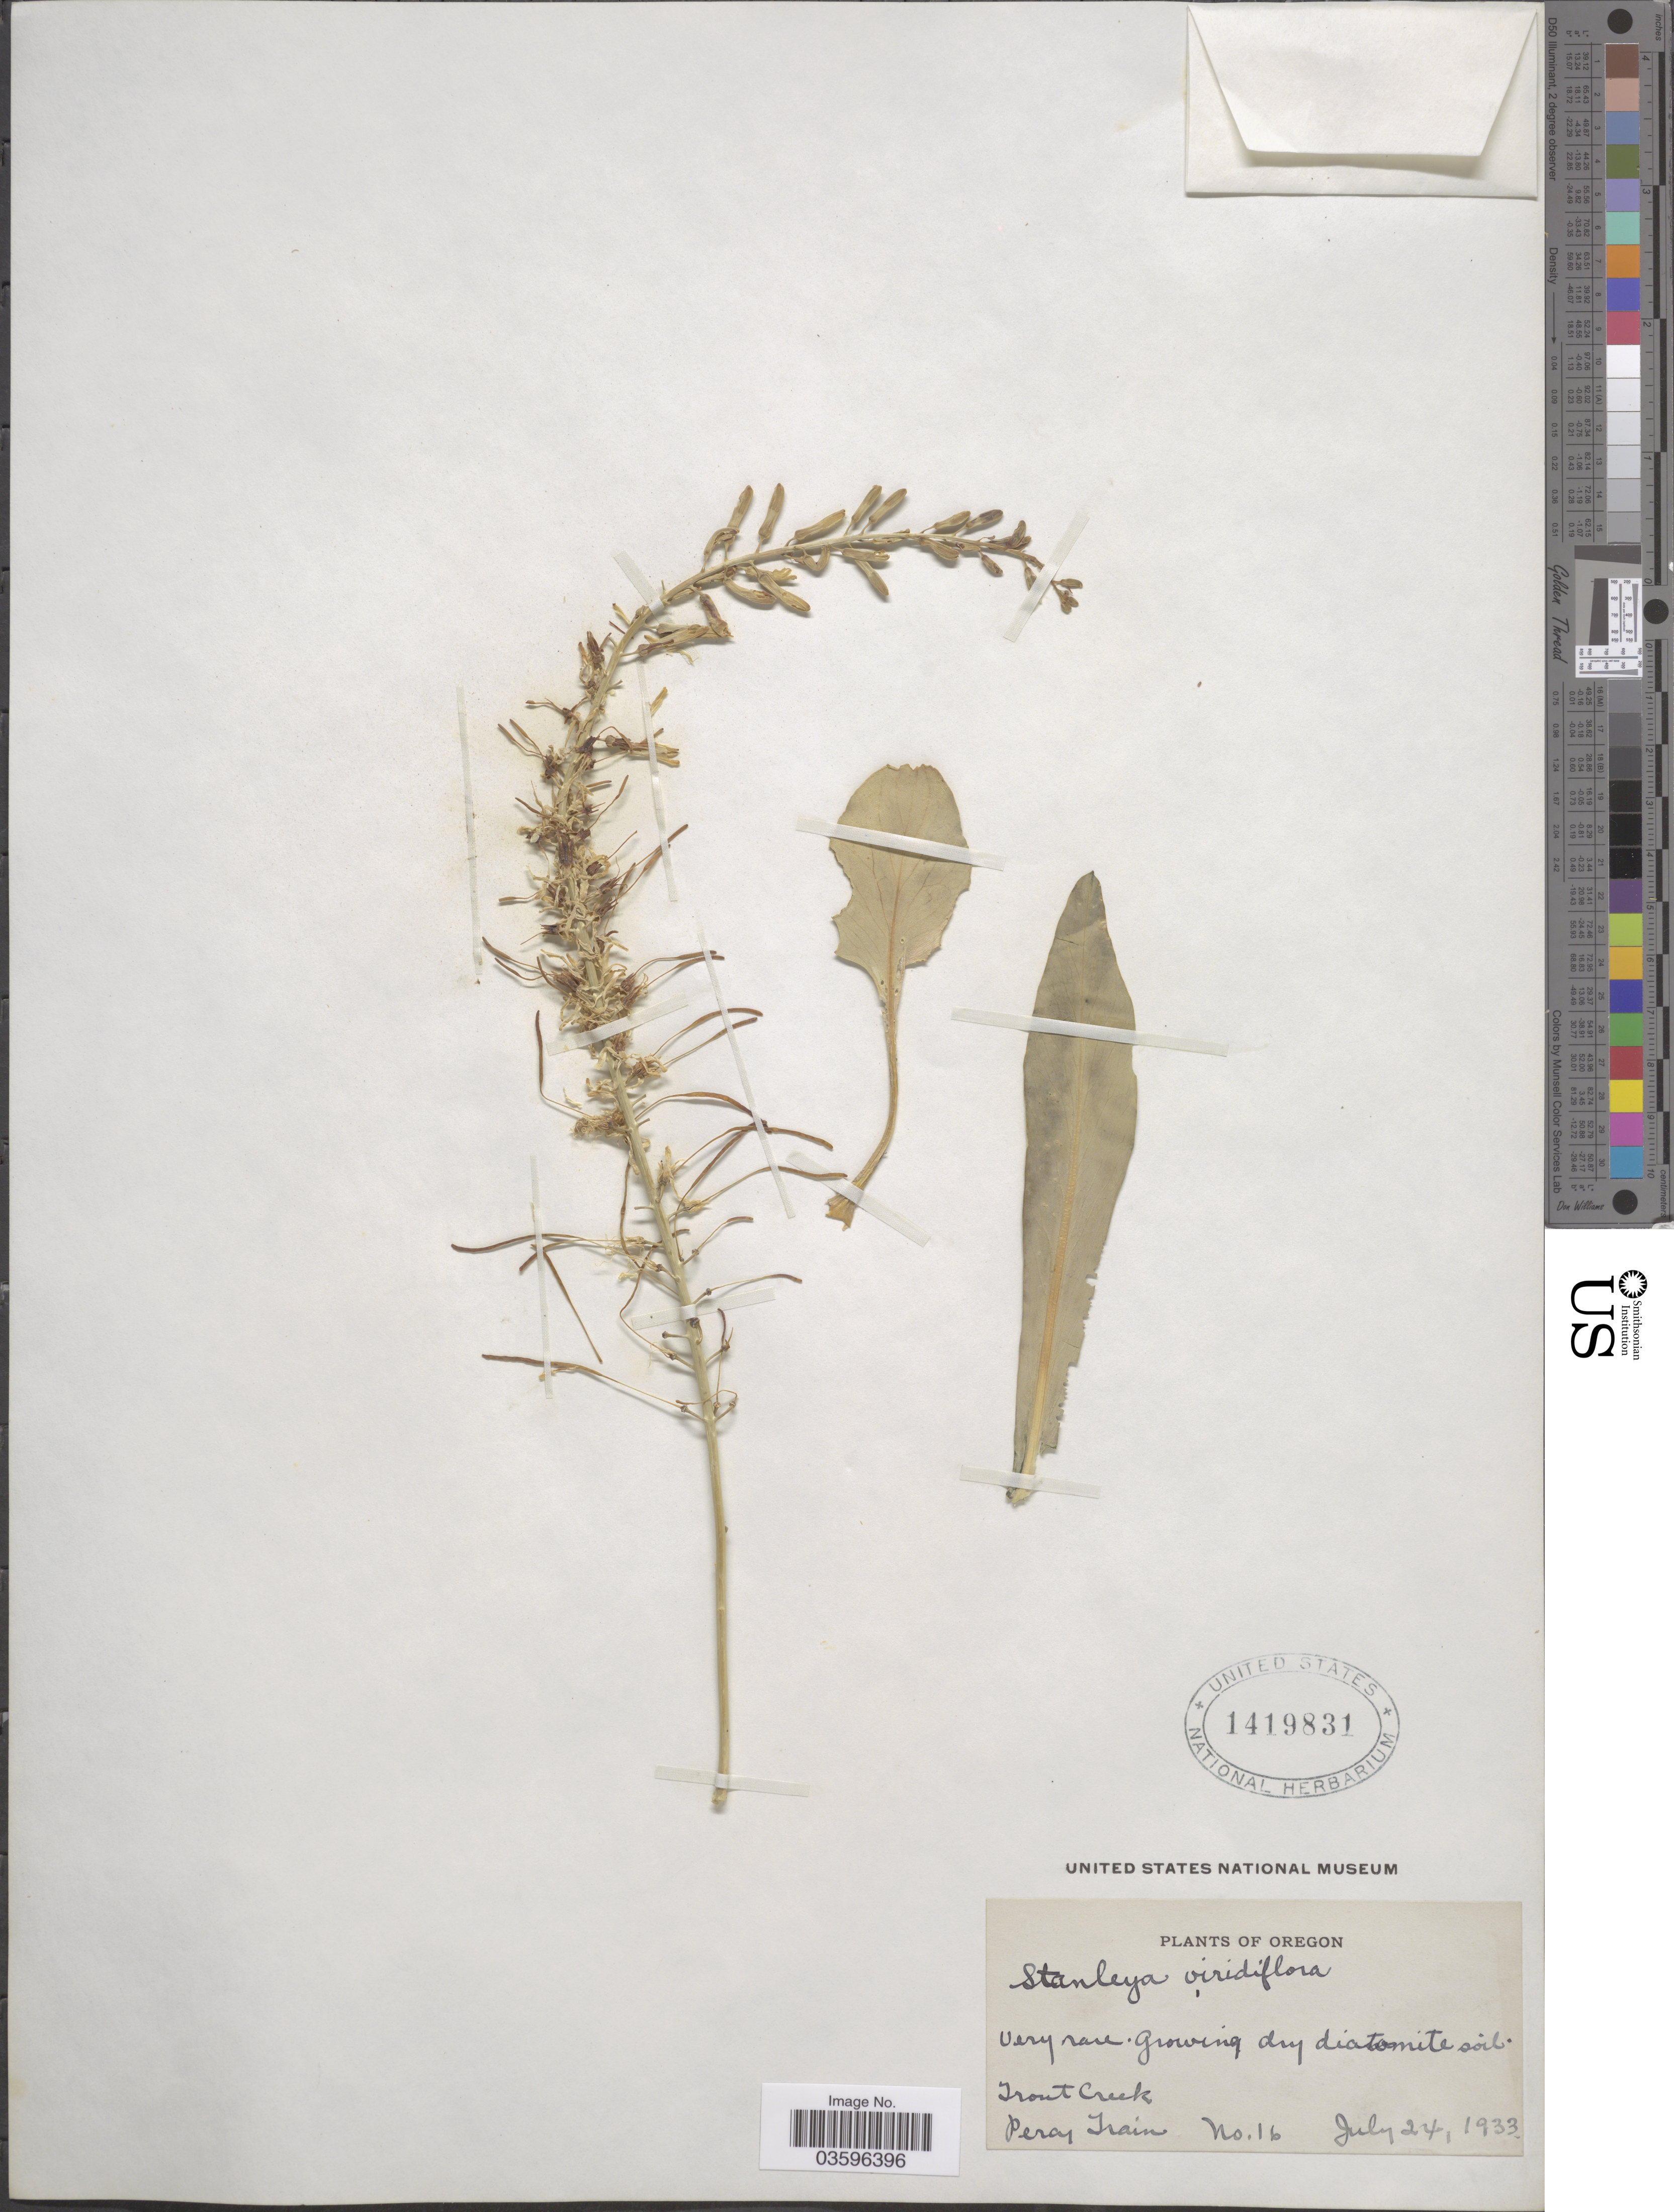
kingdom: Plantae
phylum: Tracheophyta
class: Magnoliopsida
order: Brassicales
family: Brassicaceae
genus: Stanleya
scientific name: Stanleya viridiflora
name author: Nutt.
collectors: P. Train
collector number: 16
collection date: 1933-07-24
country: United States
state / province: Oregon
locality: Trout Creek.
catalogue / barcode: US 1419831